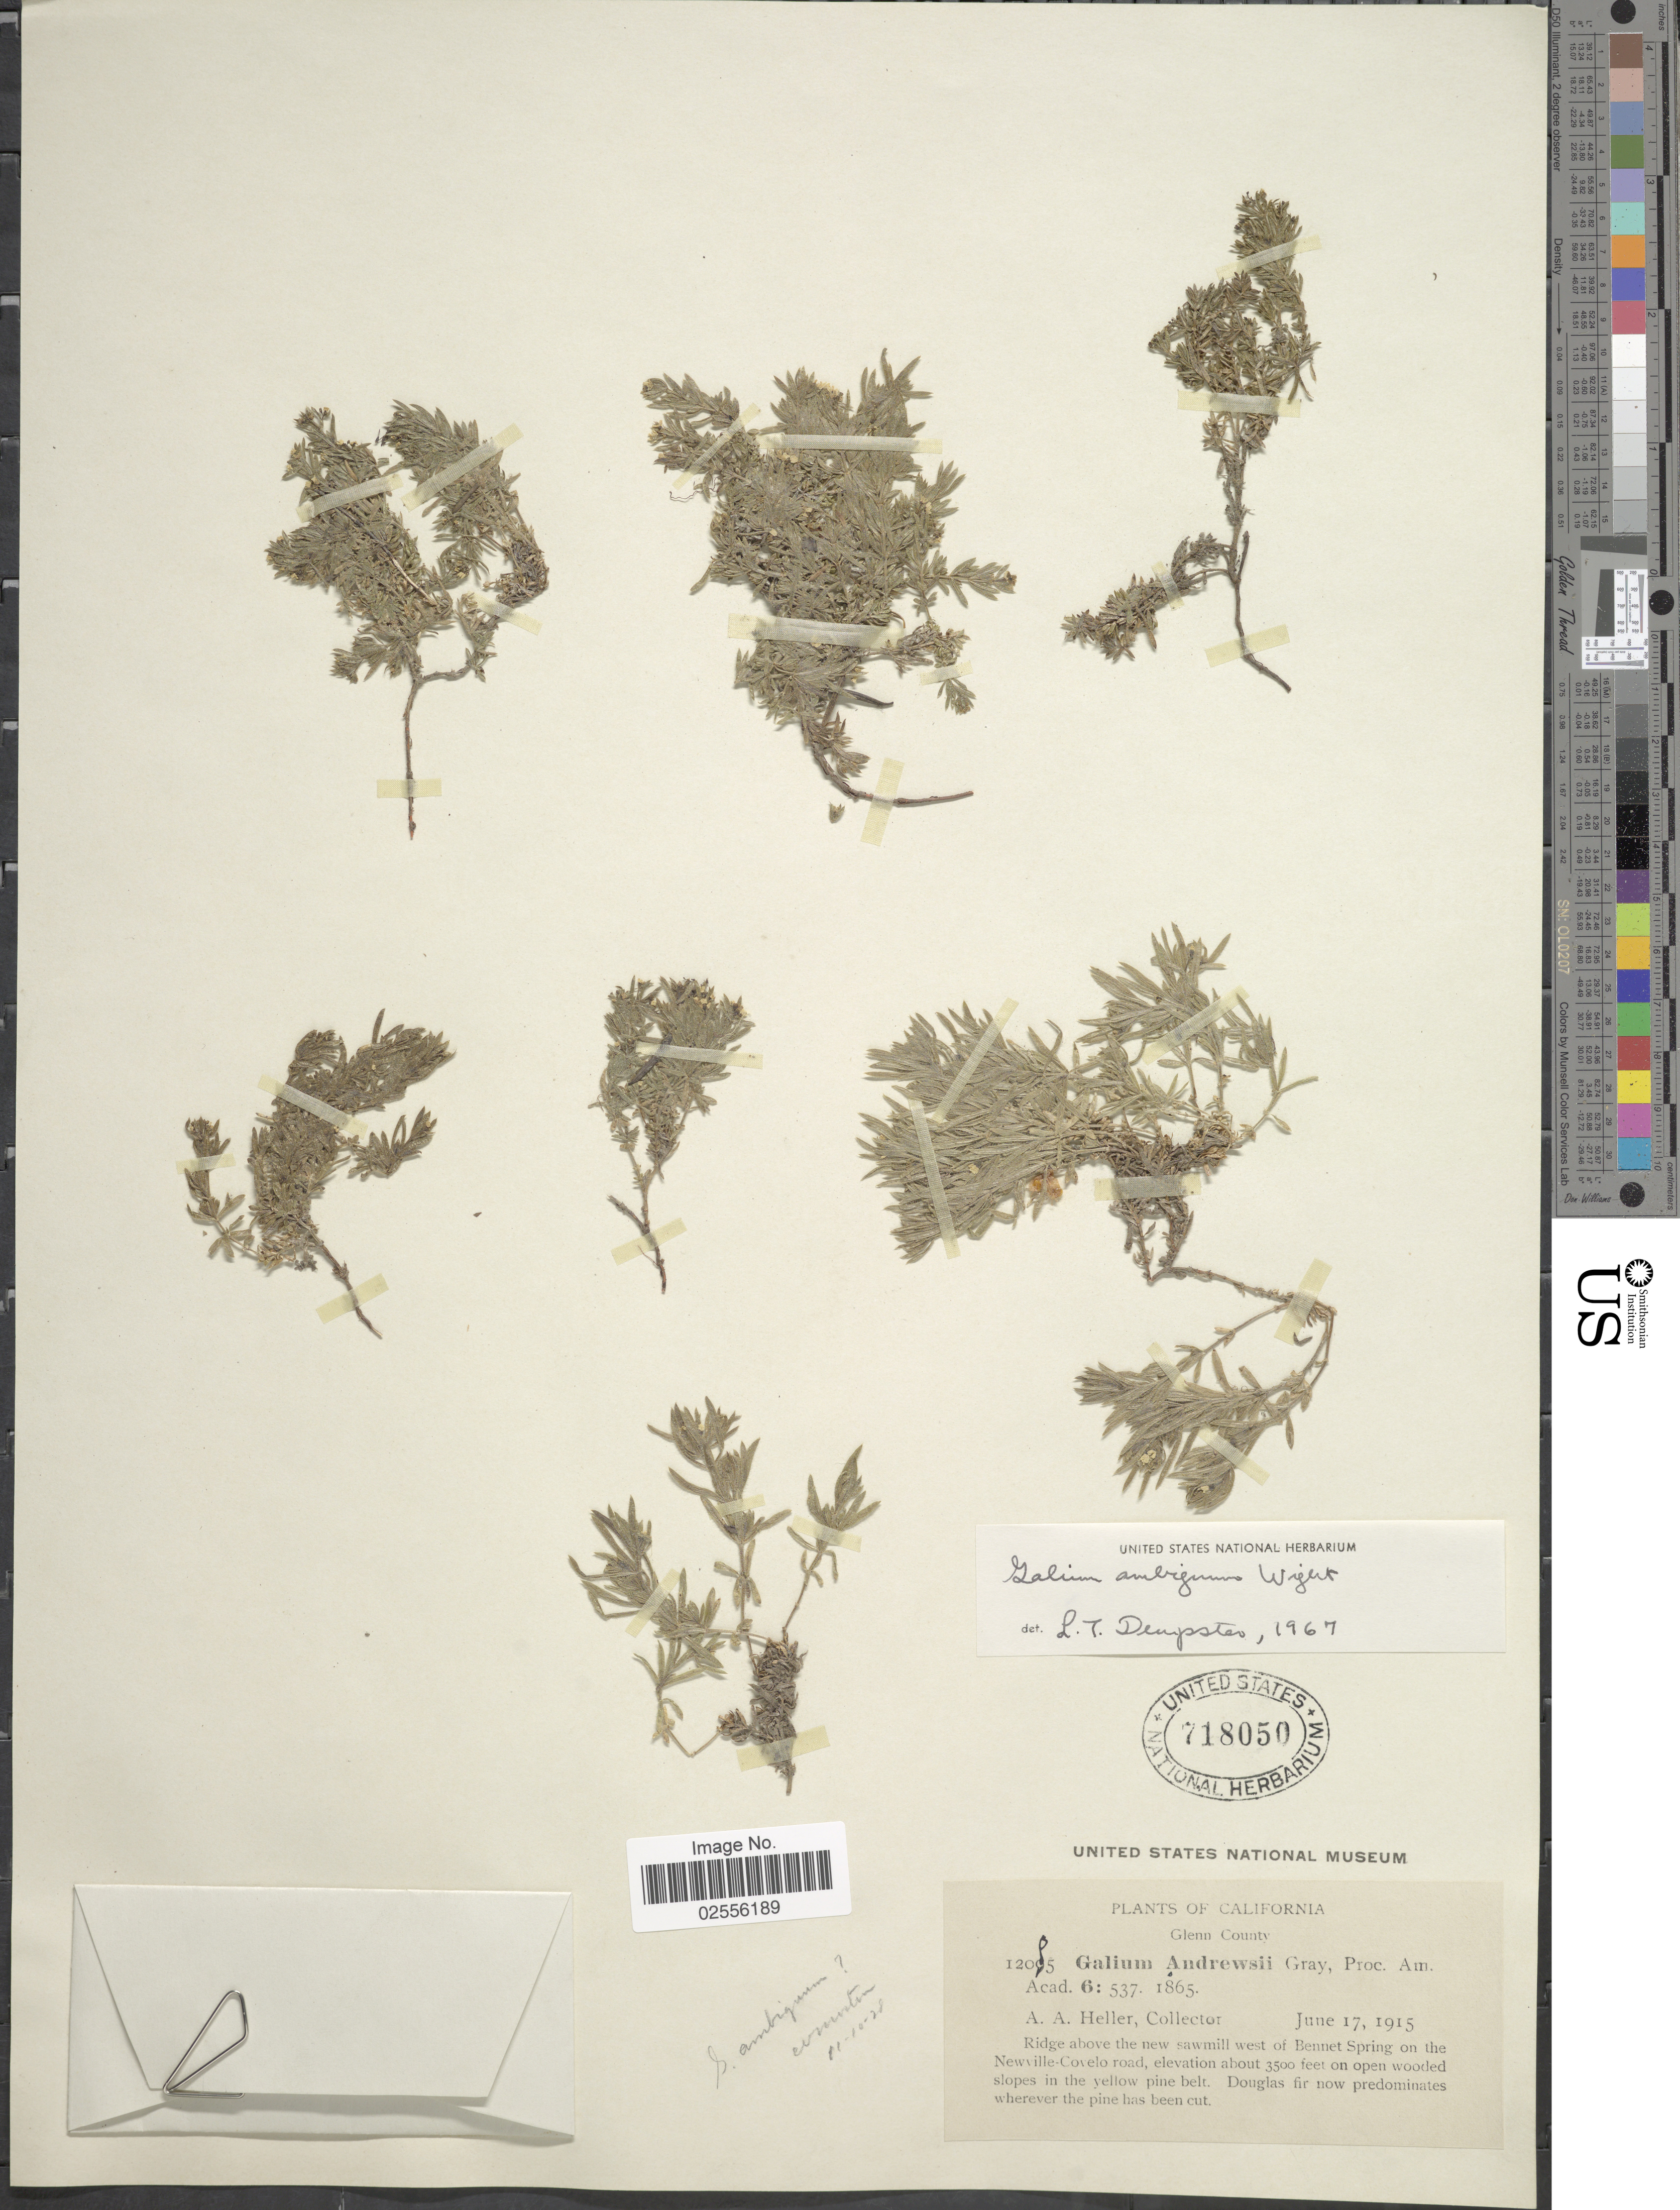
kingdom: Plantae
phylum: Tracheophyta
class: Magnoliopsida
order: Gentianales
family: Rubiaceae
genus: Galium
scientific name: Galium ambiguum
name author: W. Wight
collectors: A. A. Heller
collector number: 12085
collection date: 1915-06-17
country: United States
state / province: California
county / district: Glenn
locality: Glenn County, Ridge above the new sawmill west of Bennet Spring on the Newville-Covelo road.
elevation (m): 1067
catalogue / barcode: US 718050